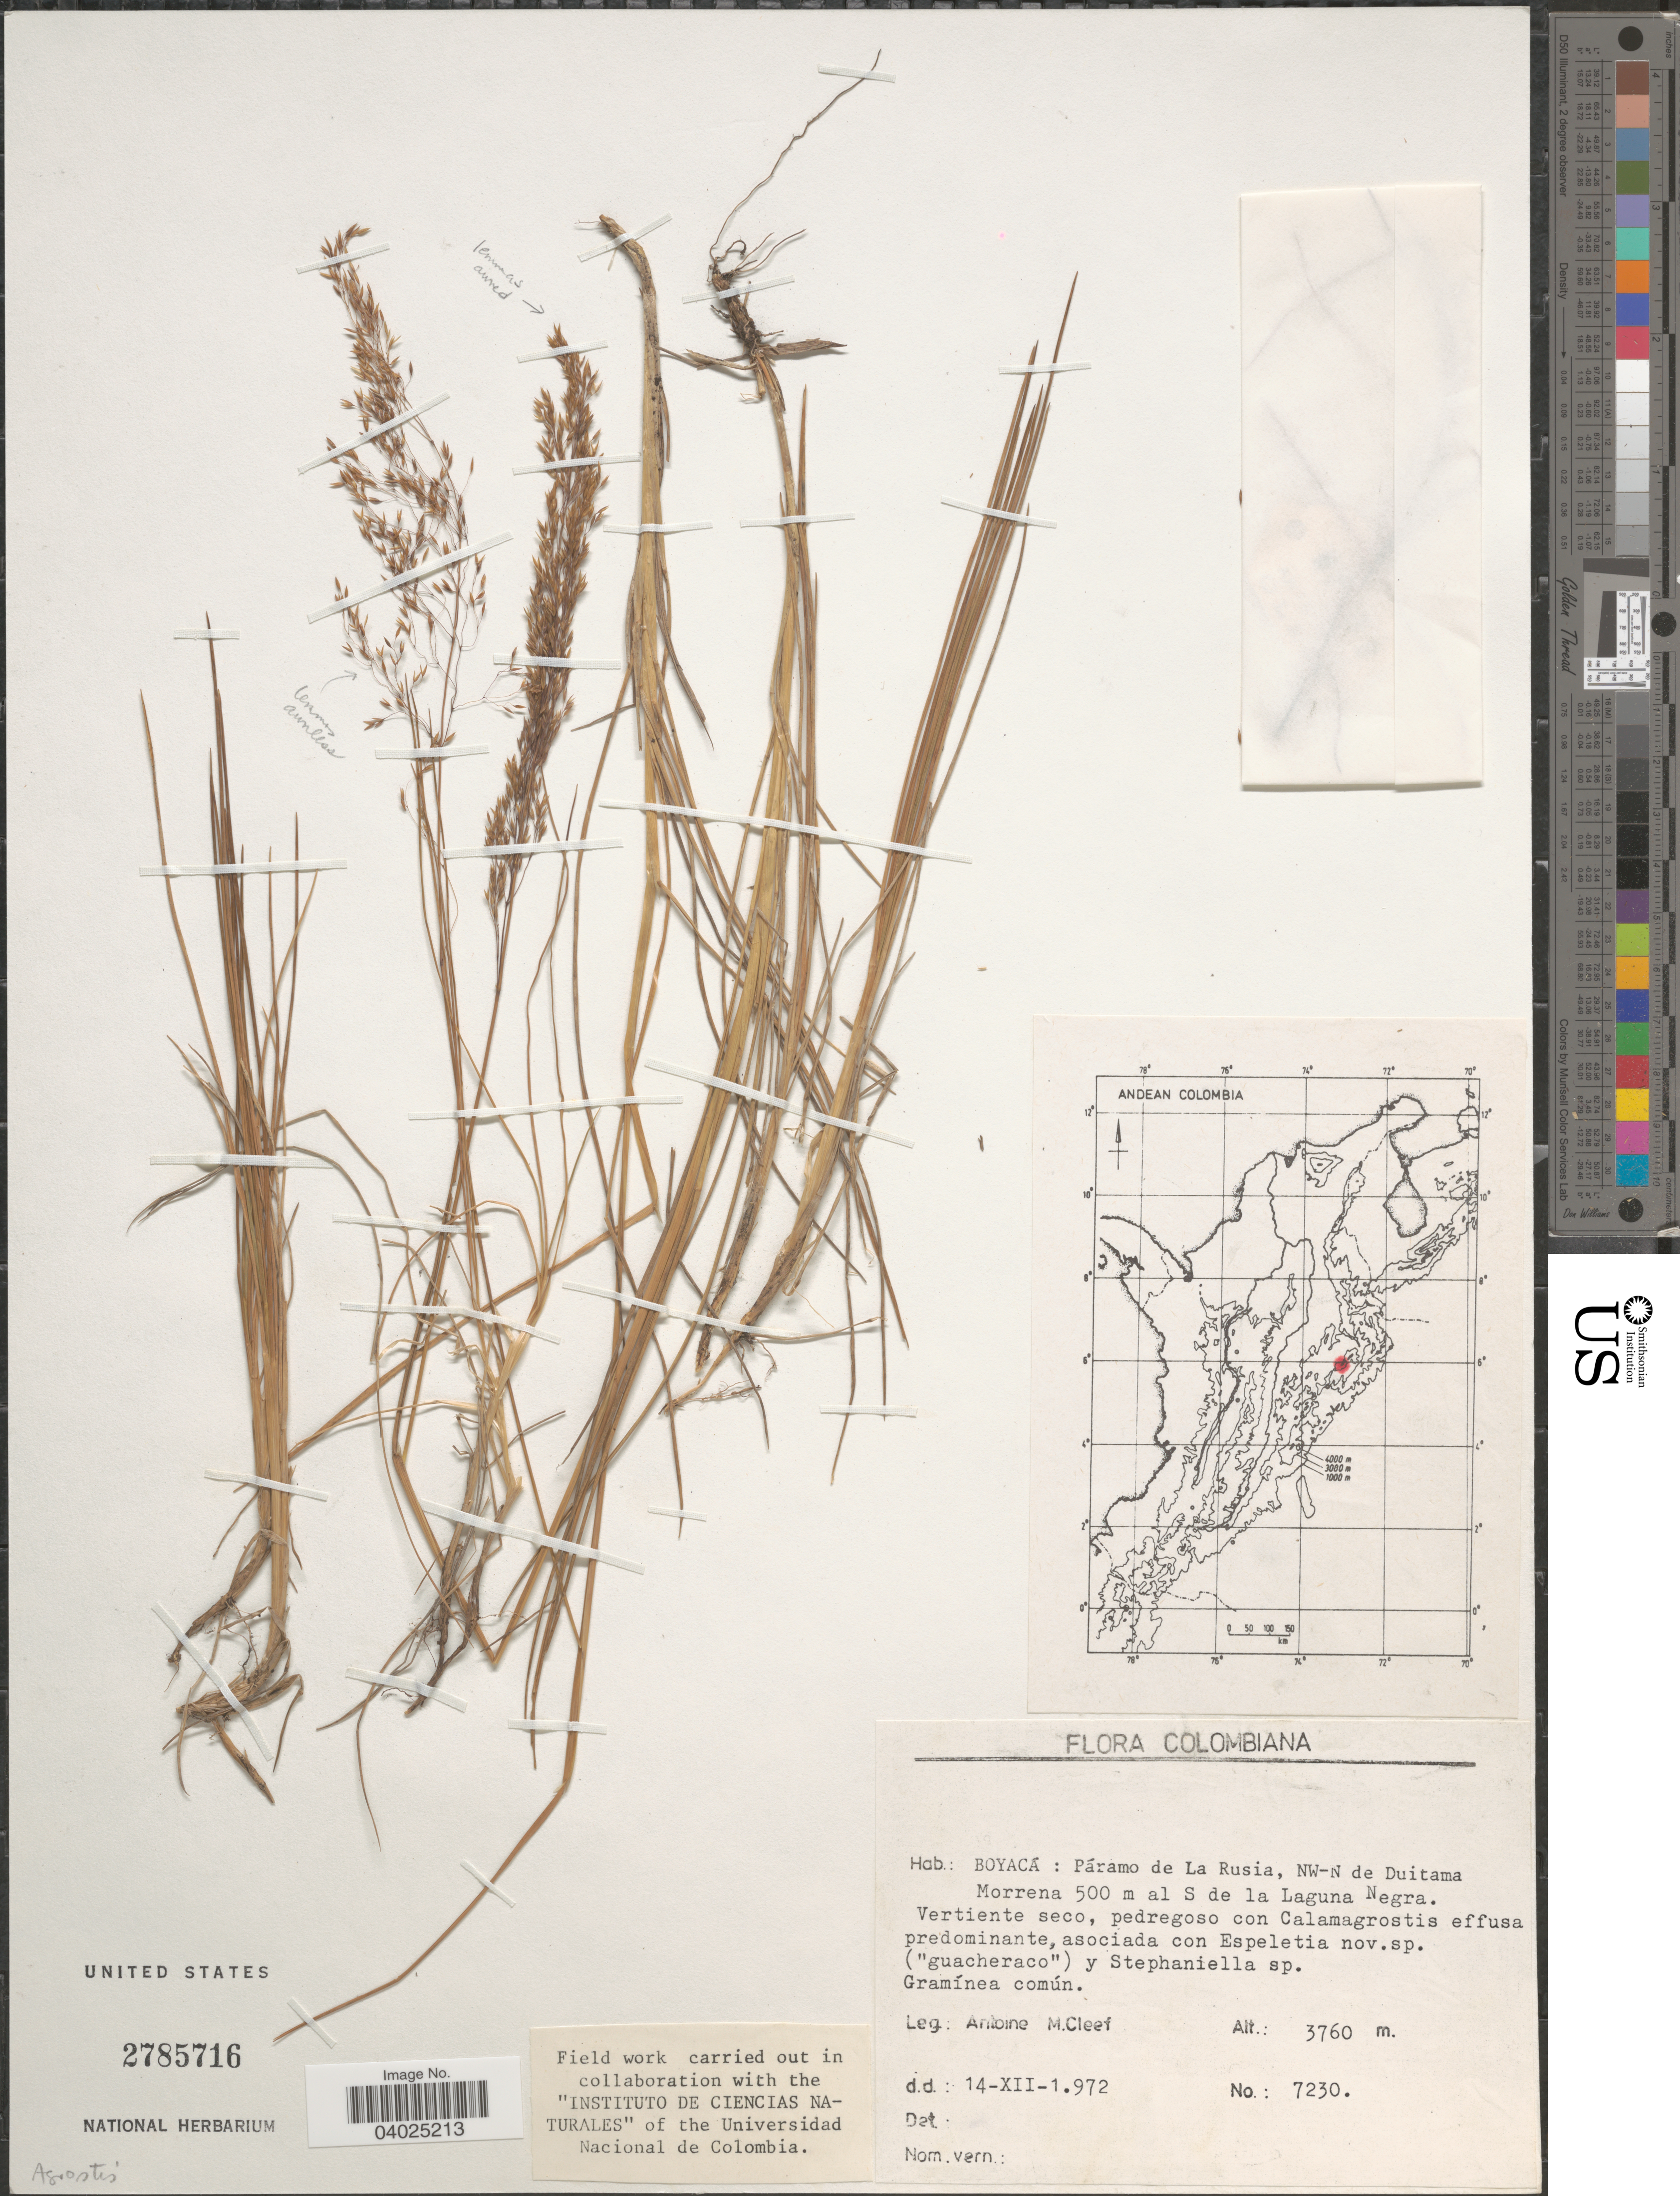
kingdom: Plantae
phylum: Tracheophyta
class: Liliopsida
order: Poales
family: Poaceae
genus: Agrostis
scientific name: Agrostis sp.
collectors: A. M. Cleef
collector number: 7230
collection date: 1972-12-14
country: Colombia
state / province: Boyacá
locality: Páramo de La Rusia, NW-N de Duitama Morrena 500 m al S de la Laguna Negra.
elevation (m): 3760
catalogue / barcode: US 2785716